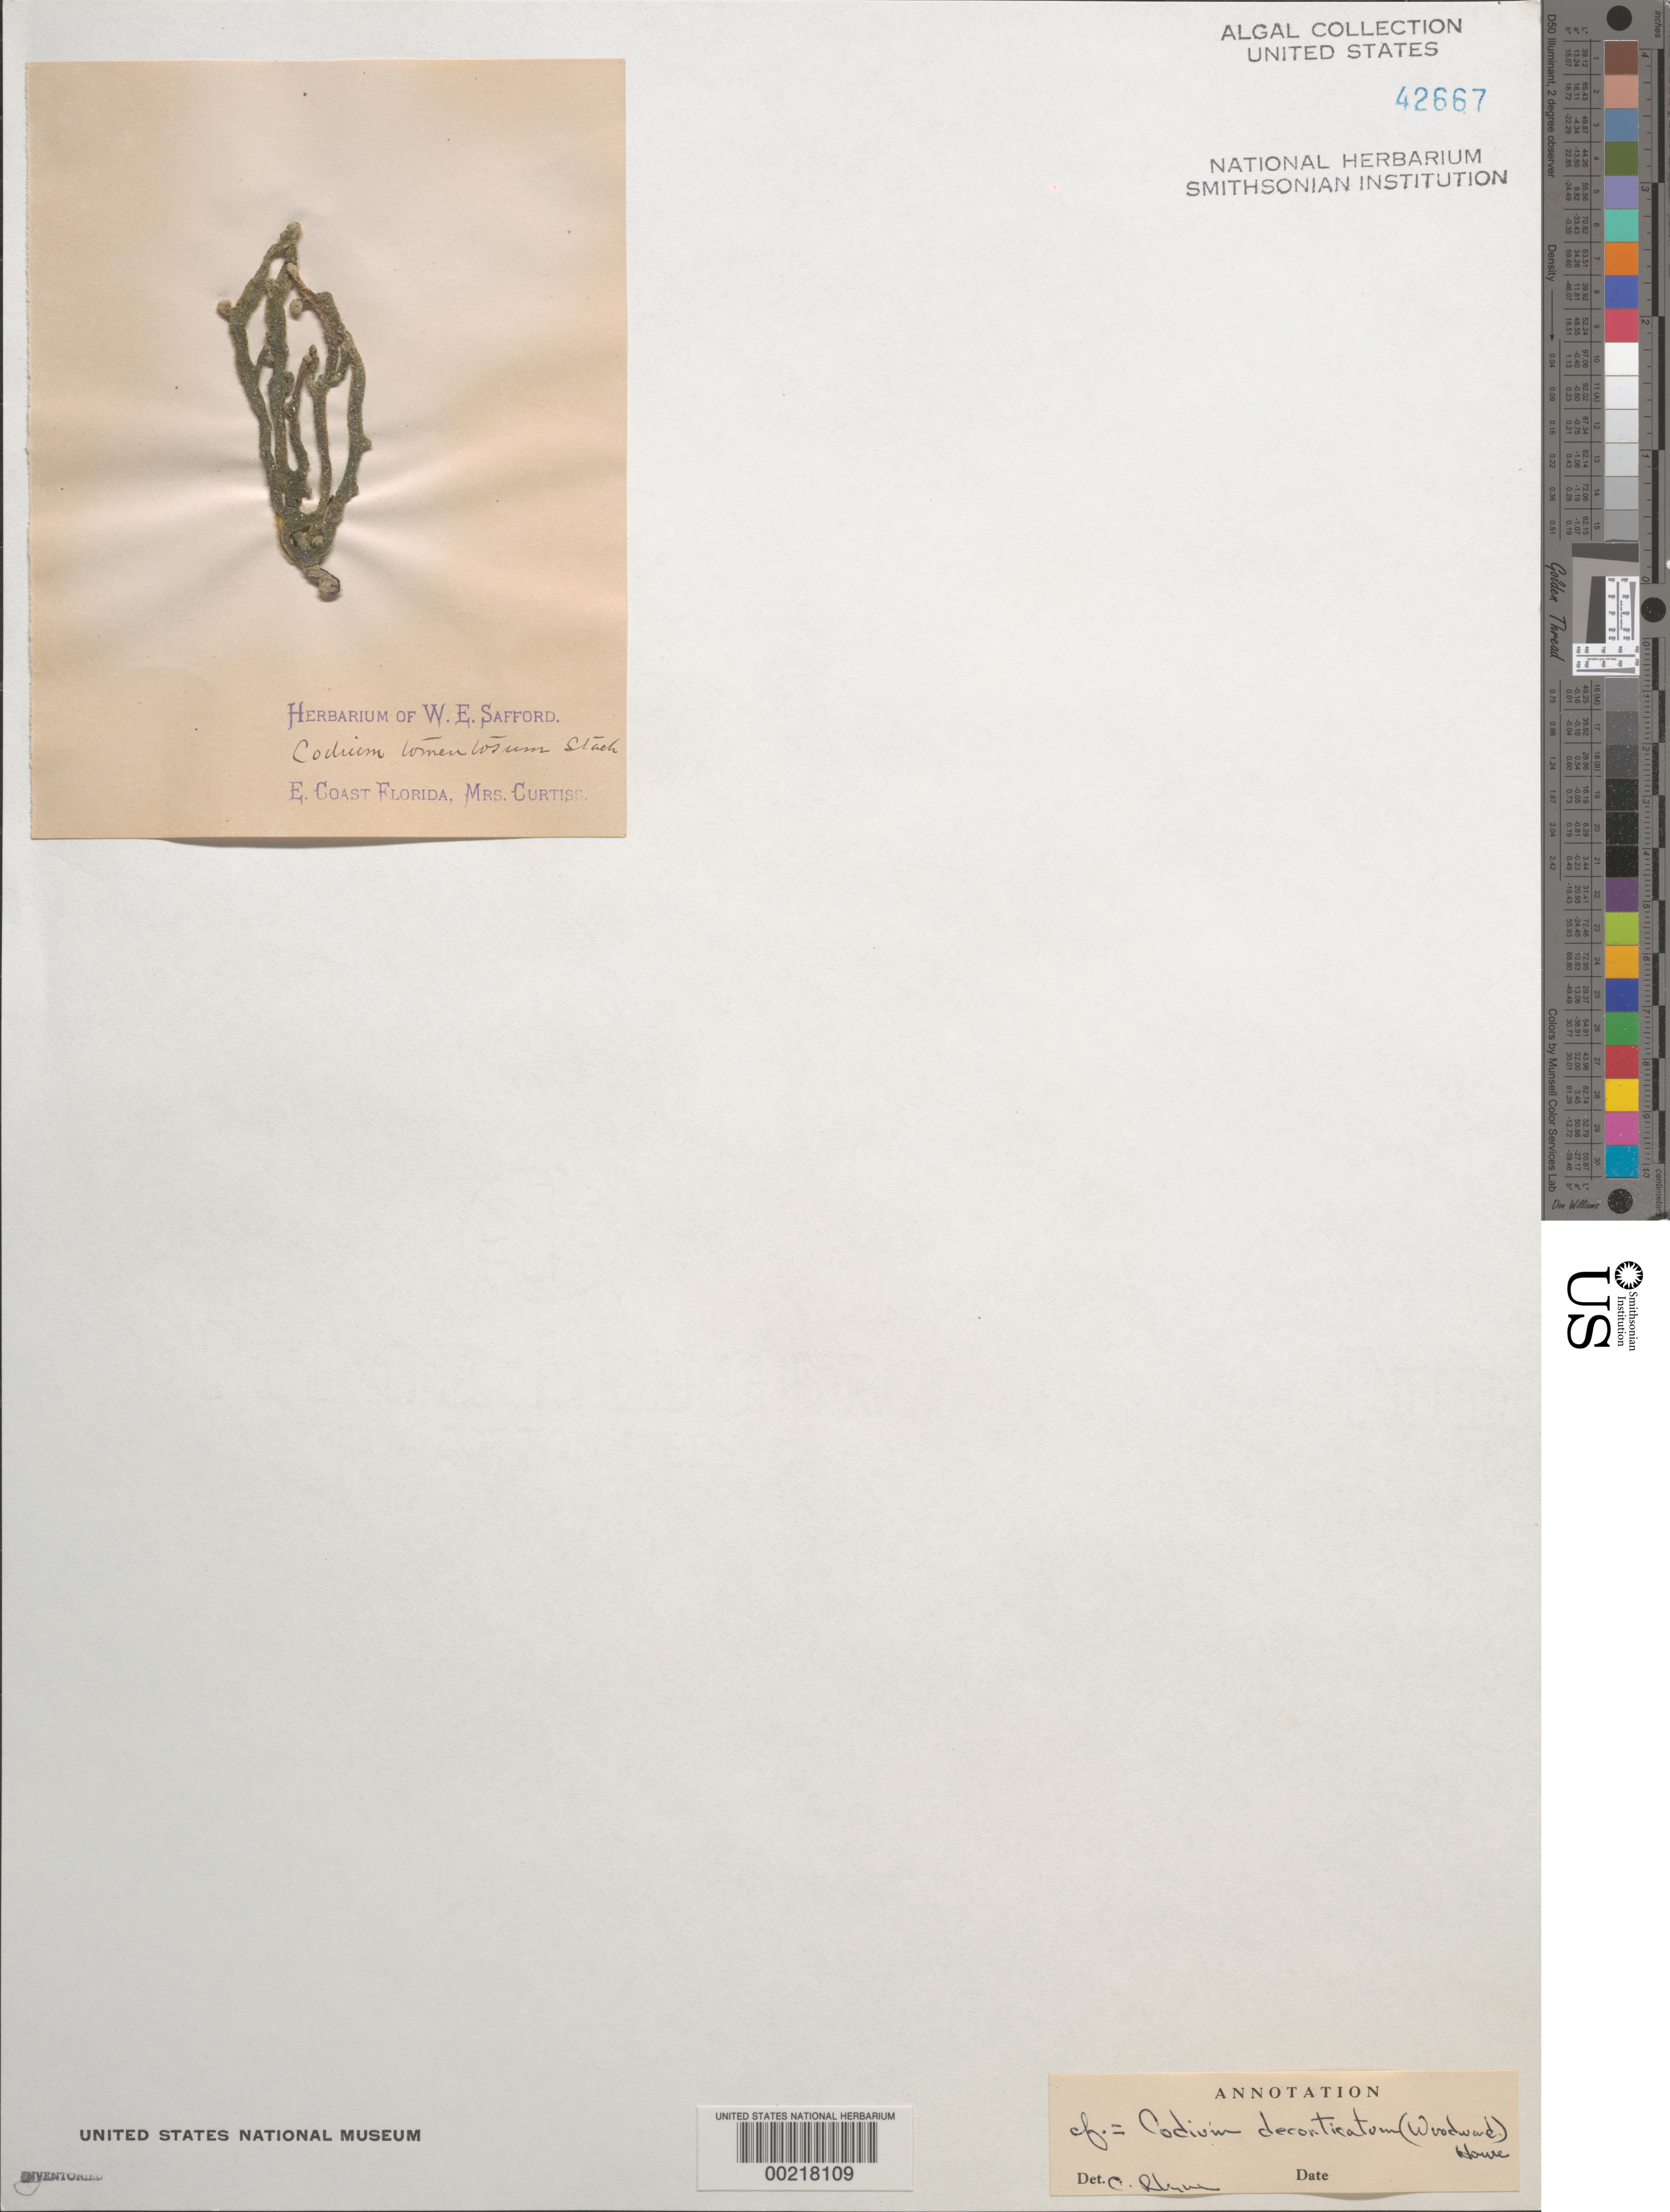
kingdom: Plantae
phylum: Chlorophyta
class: Ulvophyceae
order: Bryopsidales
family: Codiaceae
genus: Codium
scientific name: Codium decorticatum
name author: (Woodw.) M. Howe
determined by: Rhyne, C. F.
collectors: F. A. Curtiss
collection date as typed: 18--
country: United States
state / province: Florida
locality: East coast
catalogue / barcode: US 42667